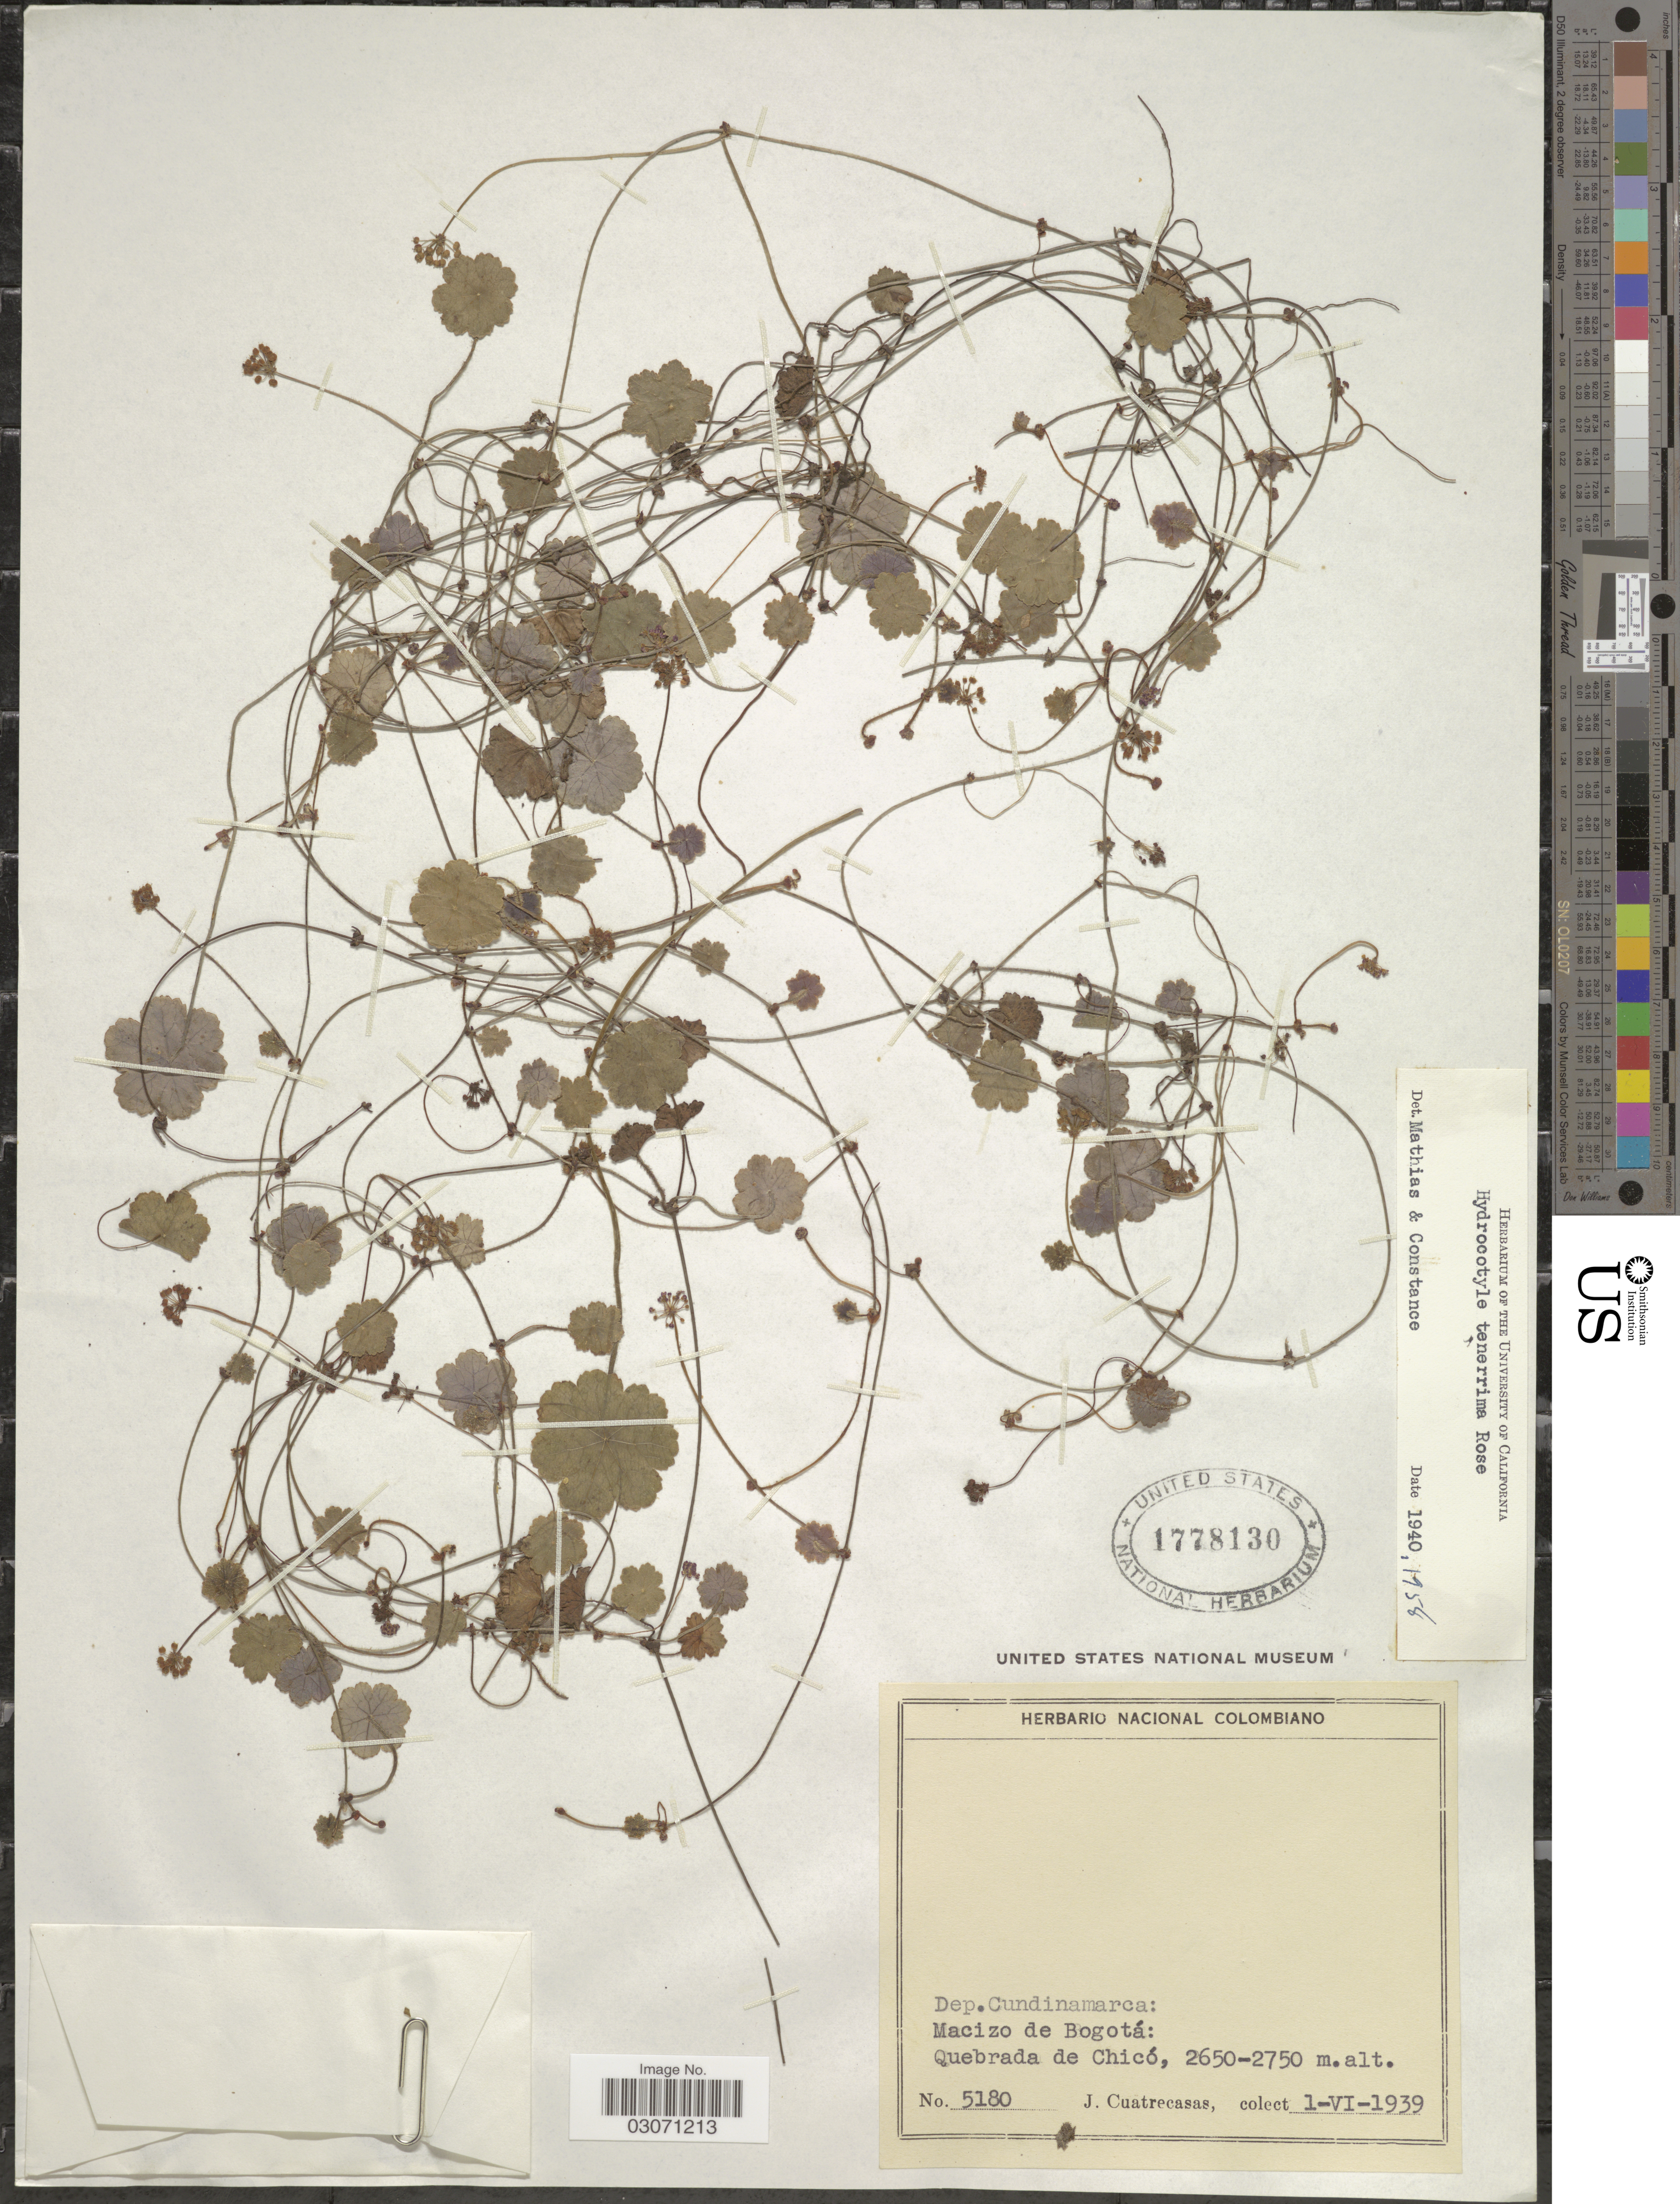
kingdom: Plantae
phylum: Tracheophyta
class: Magnoliopsida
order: Apiales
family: Araliaceae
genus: Hydrocotyle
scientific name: Hydrocotyle tenerrima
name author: Rose ex Mathias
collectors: J. Cuatrecasas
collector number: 5180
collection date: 1939-06-01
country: Colombia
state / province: Cundinamarca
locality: Dep. Cundinamarca: Macizo de Bogotá: Quebrada de Chicó.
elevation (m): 2650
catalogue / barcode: US 1778130